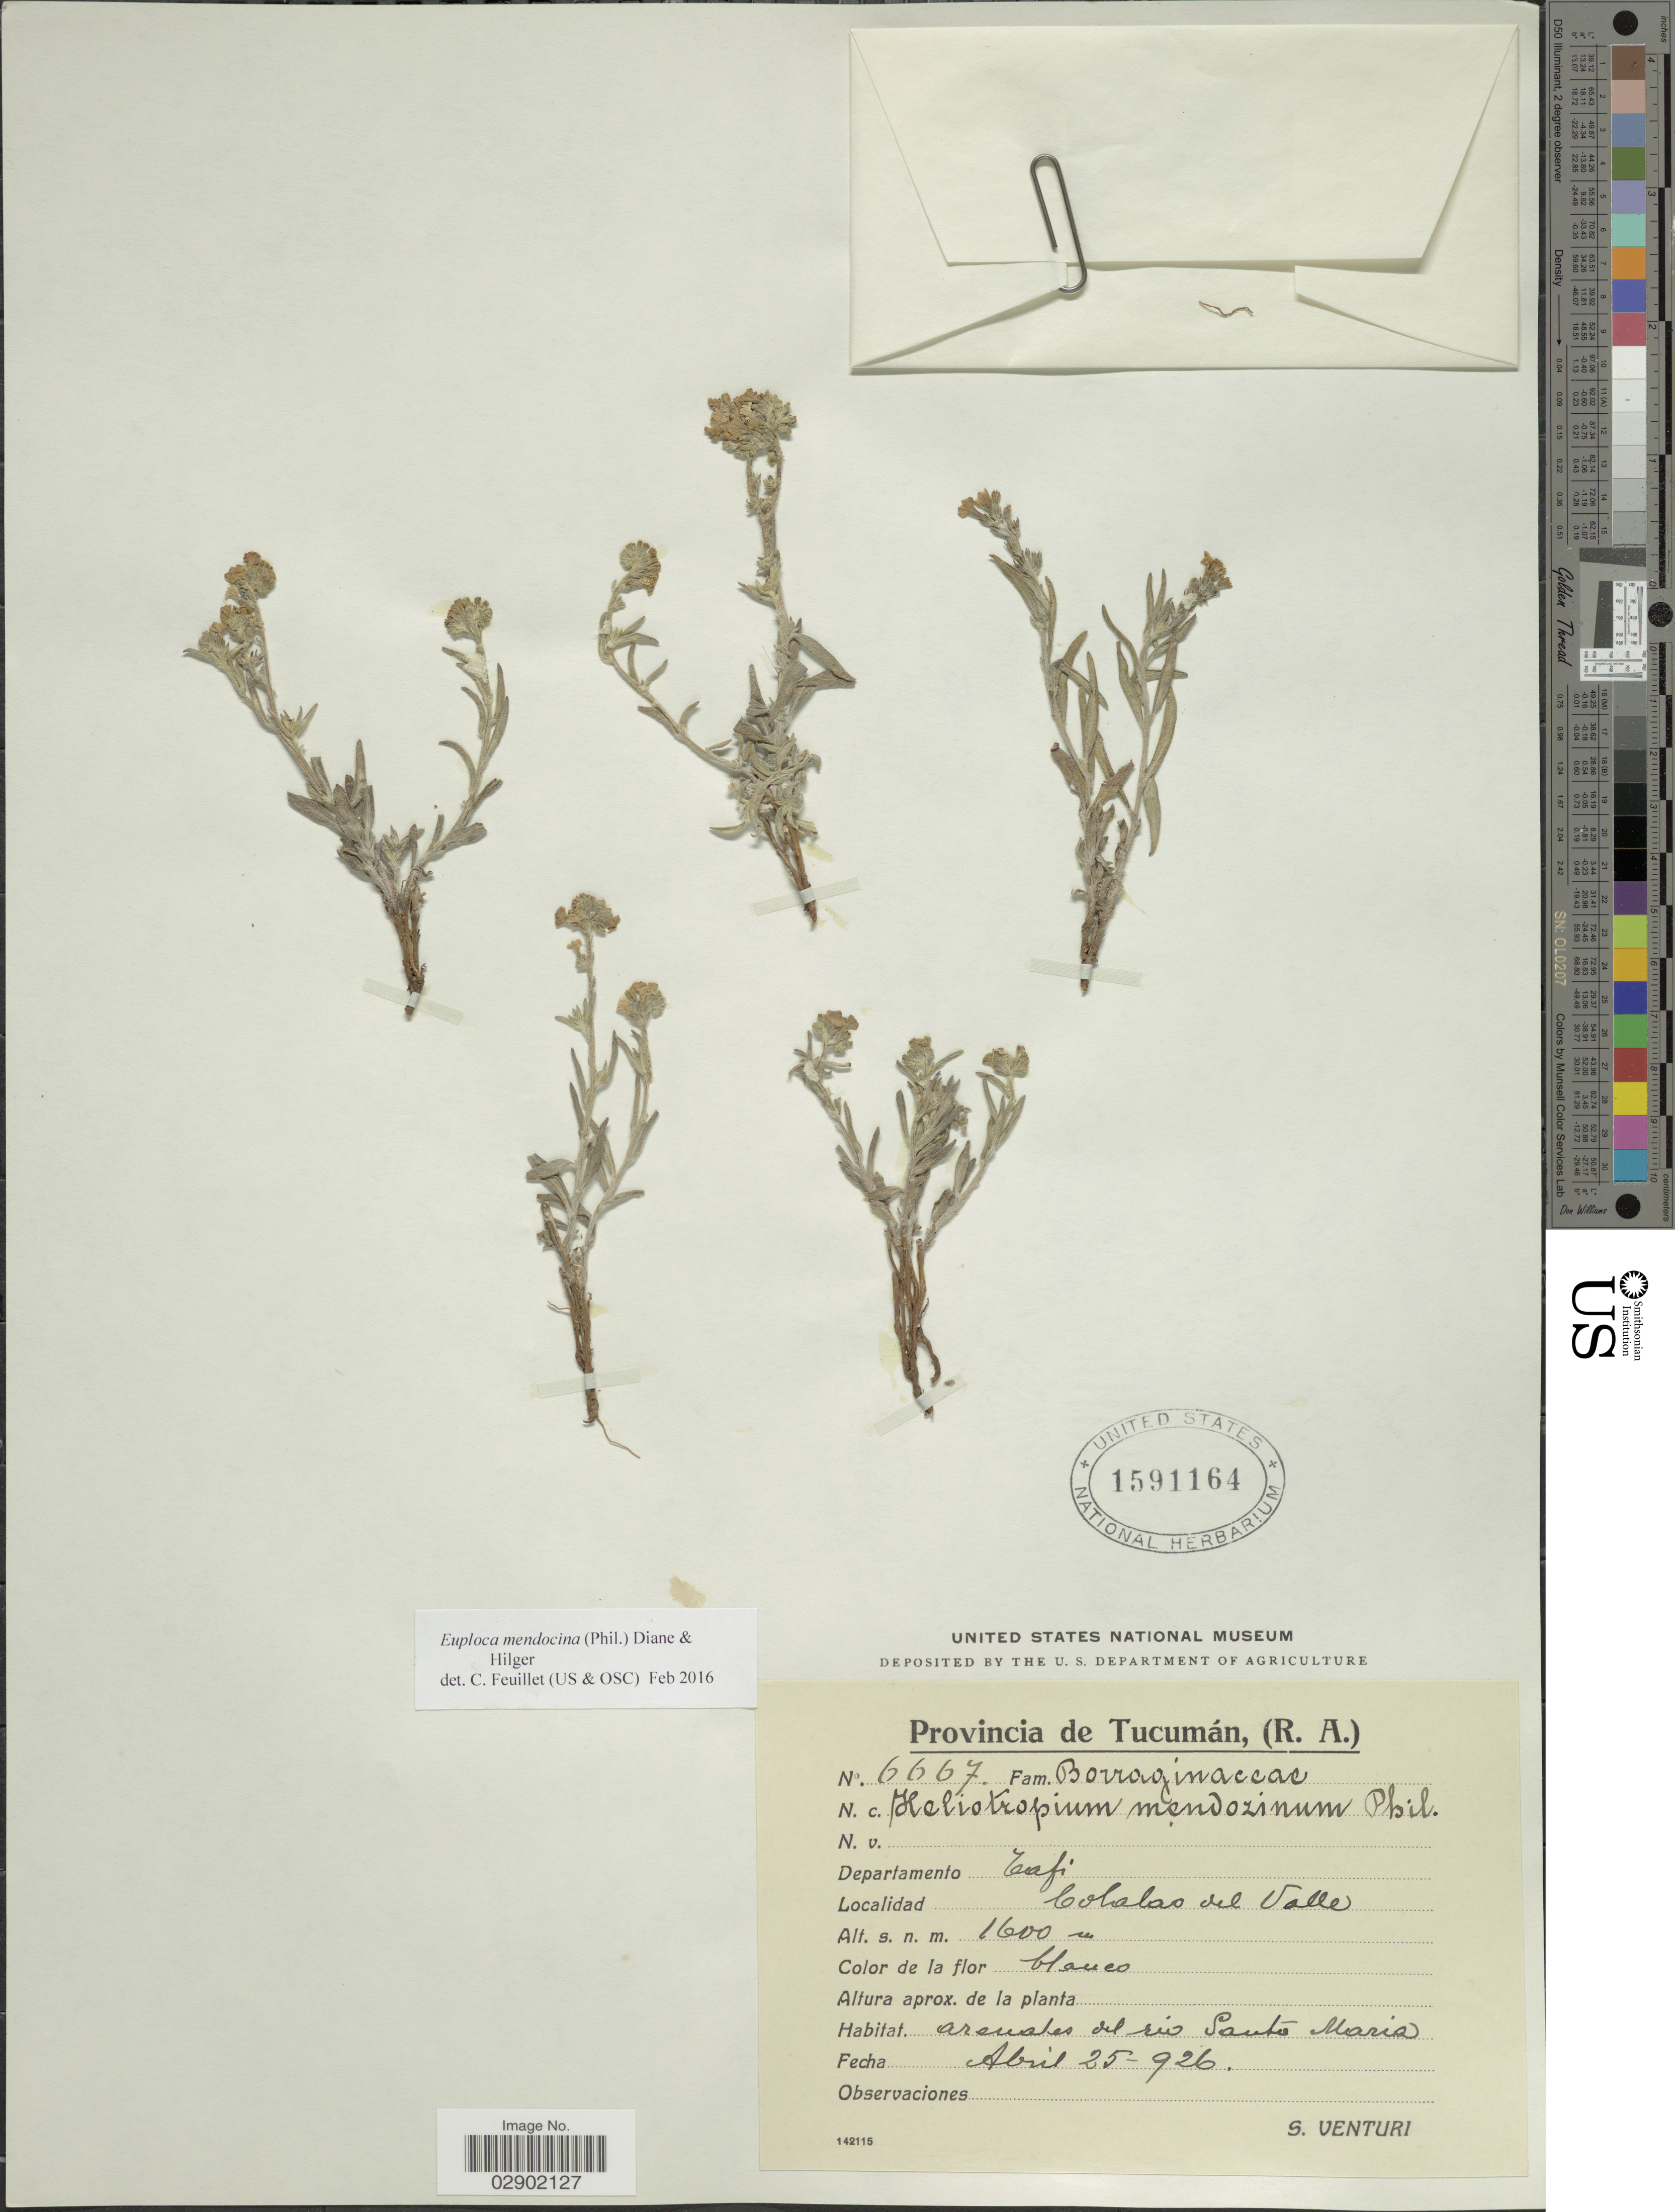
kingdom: Plantae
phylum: Tracheophyta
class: Magnoliopsida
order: Boraginales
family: Heliotropiaceae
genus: Euploca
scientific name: Euploca mendocina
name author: (Phil.) Diane & Hilger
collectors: S. Venturi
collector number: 6667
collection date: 1926-04-25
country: Argentina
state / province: Tucuman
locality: (R.A.). Departamento Tafi. Colalas del Valle, arenales del rio Santa Maria.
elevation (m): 1600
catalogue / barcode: US 1591164